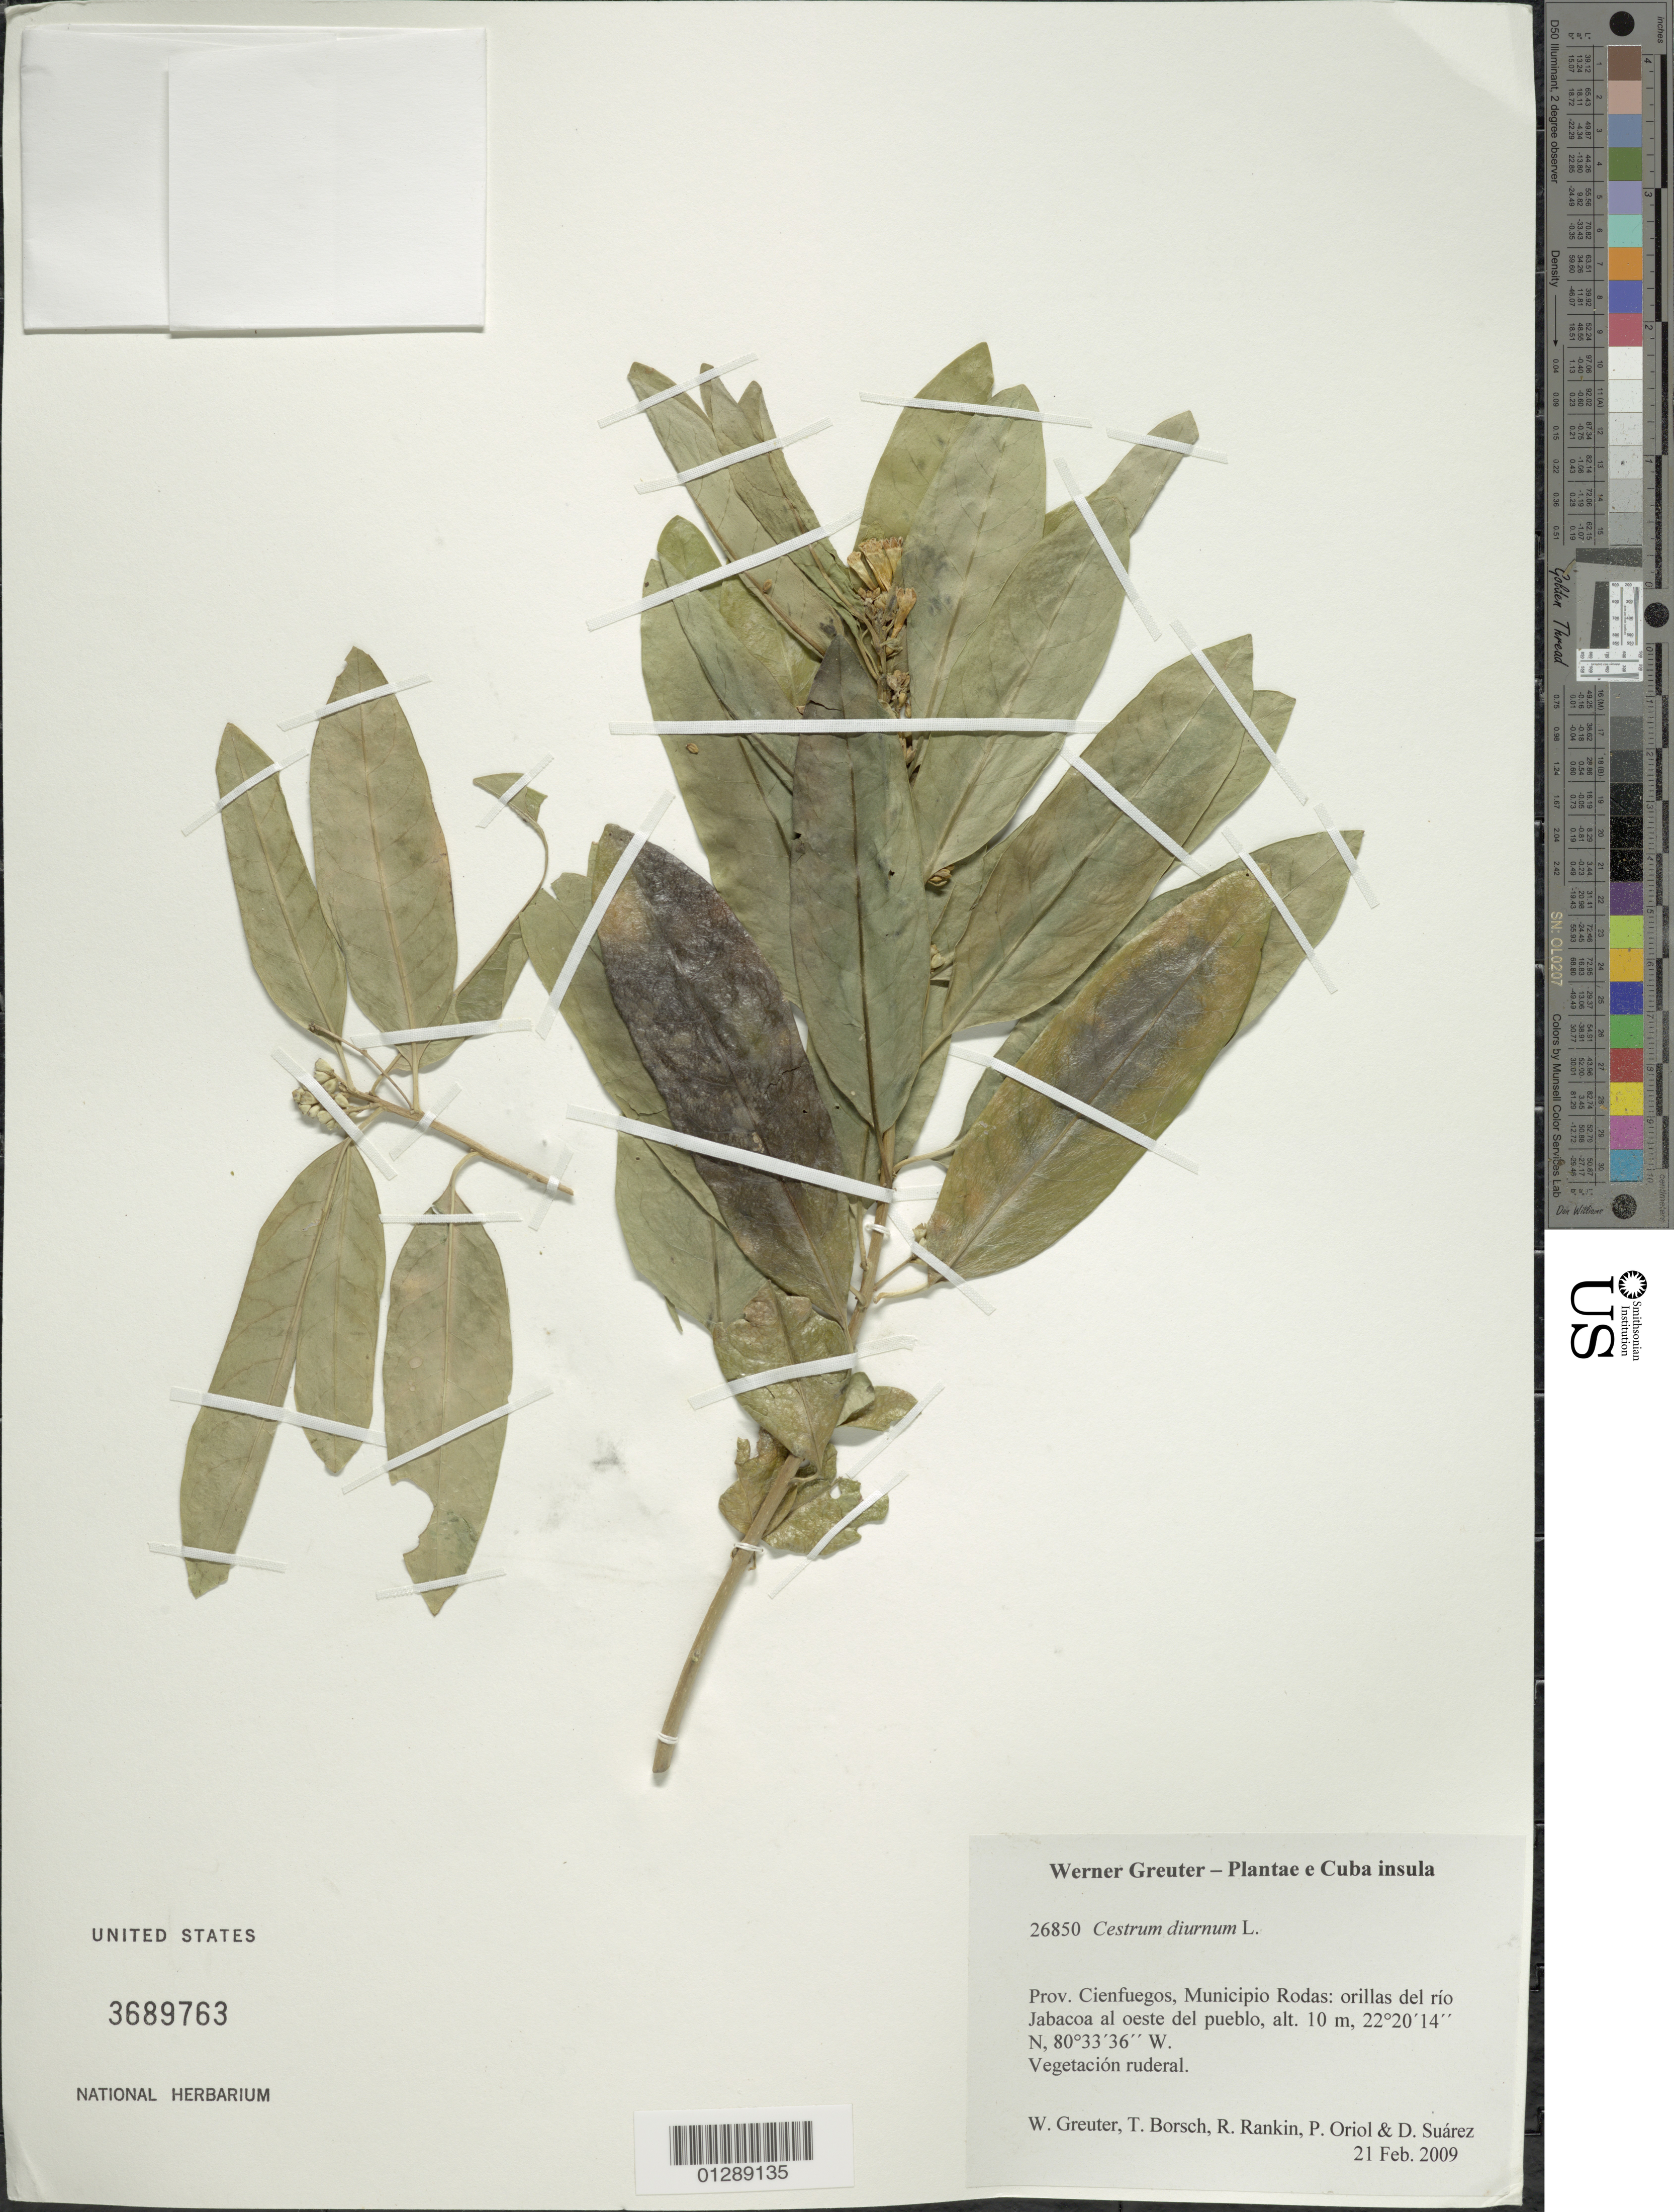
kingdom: Plantae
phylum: Tracheophyta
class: Magnoliopsida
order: Solanales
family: Solanaceae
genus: Cestrum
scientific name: Cestrum diurnum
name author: L.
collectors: W. R. Greuter, T. Borsch, R. Rankin Rodriguez, P. Oriol & D. Suárez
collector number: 26850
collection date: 2009-02-21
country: Cuba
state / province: Cienfuegos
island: Cuba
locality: Municipio Rodas: orillas del río Jabacoa al oeste del pueblo.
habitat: Vegetación ruderal.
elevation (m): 10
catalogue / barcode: US 3689763